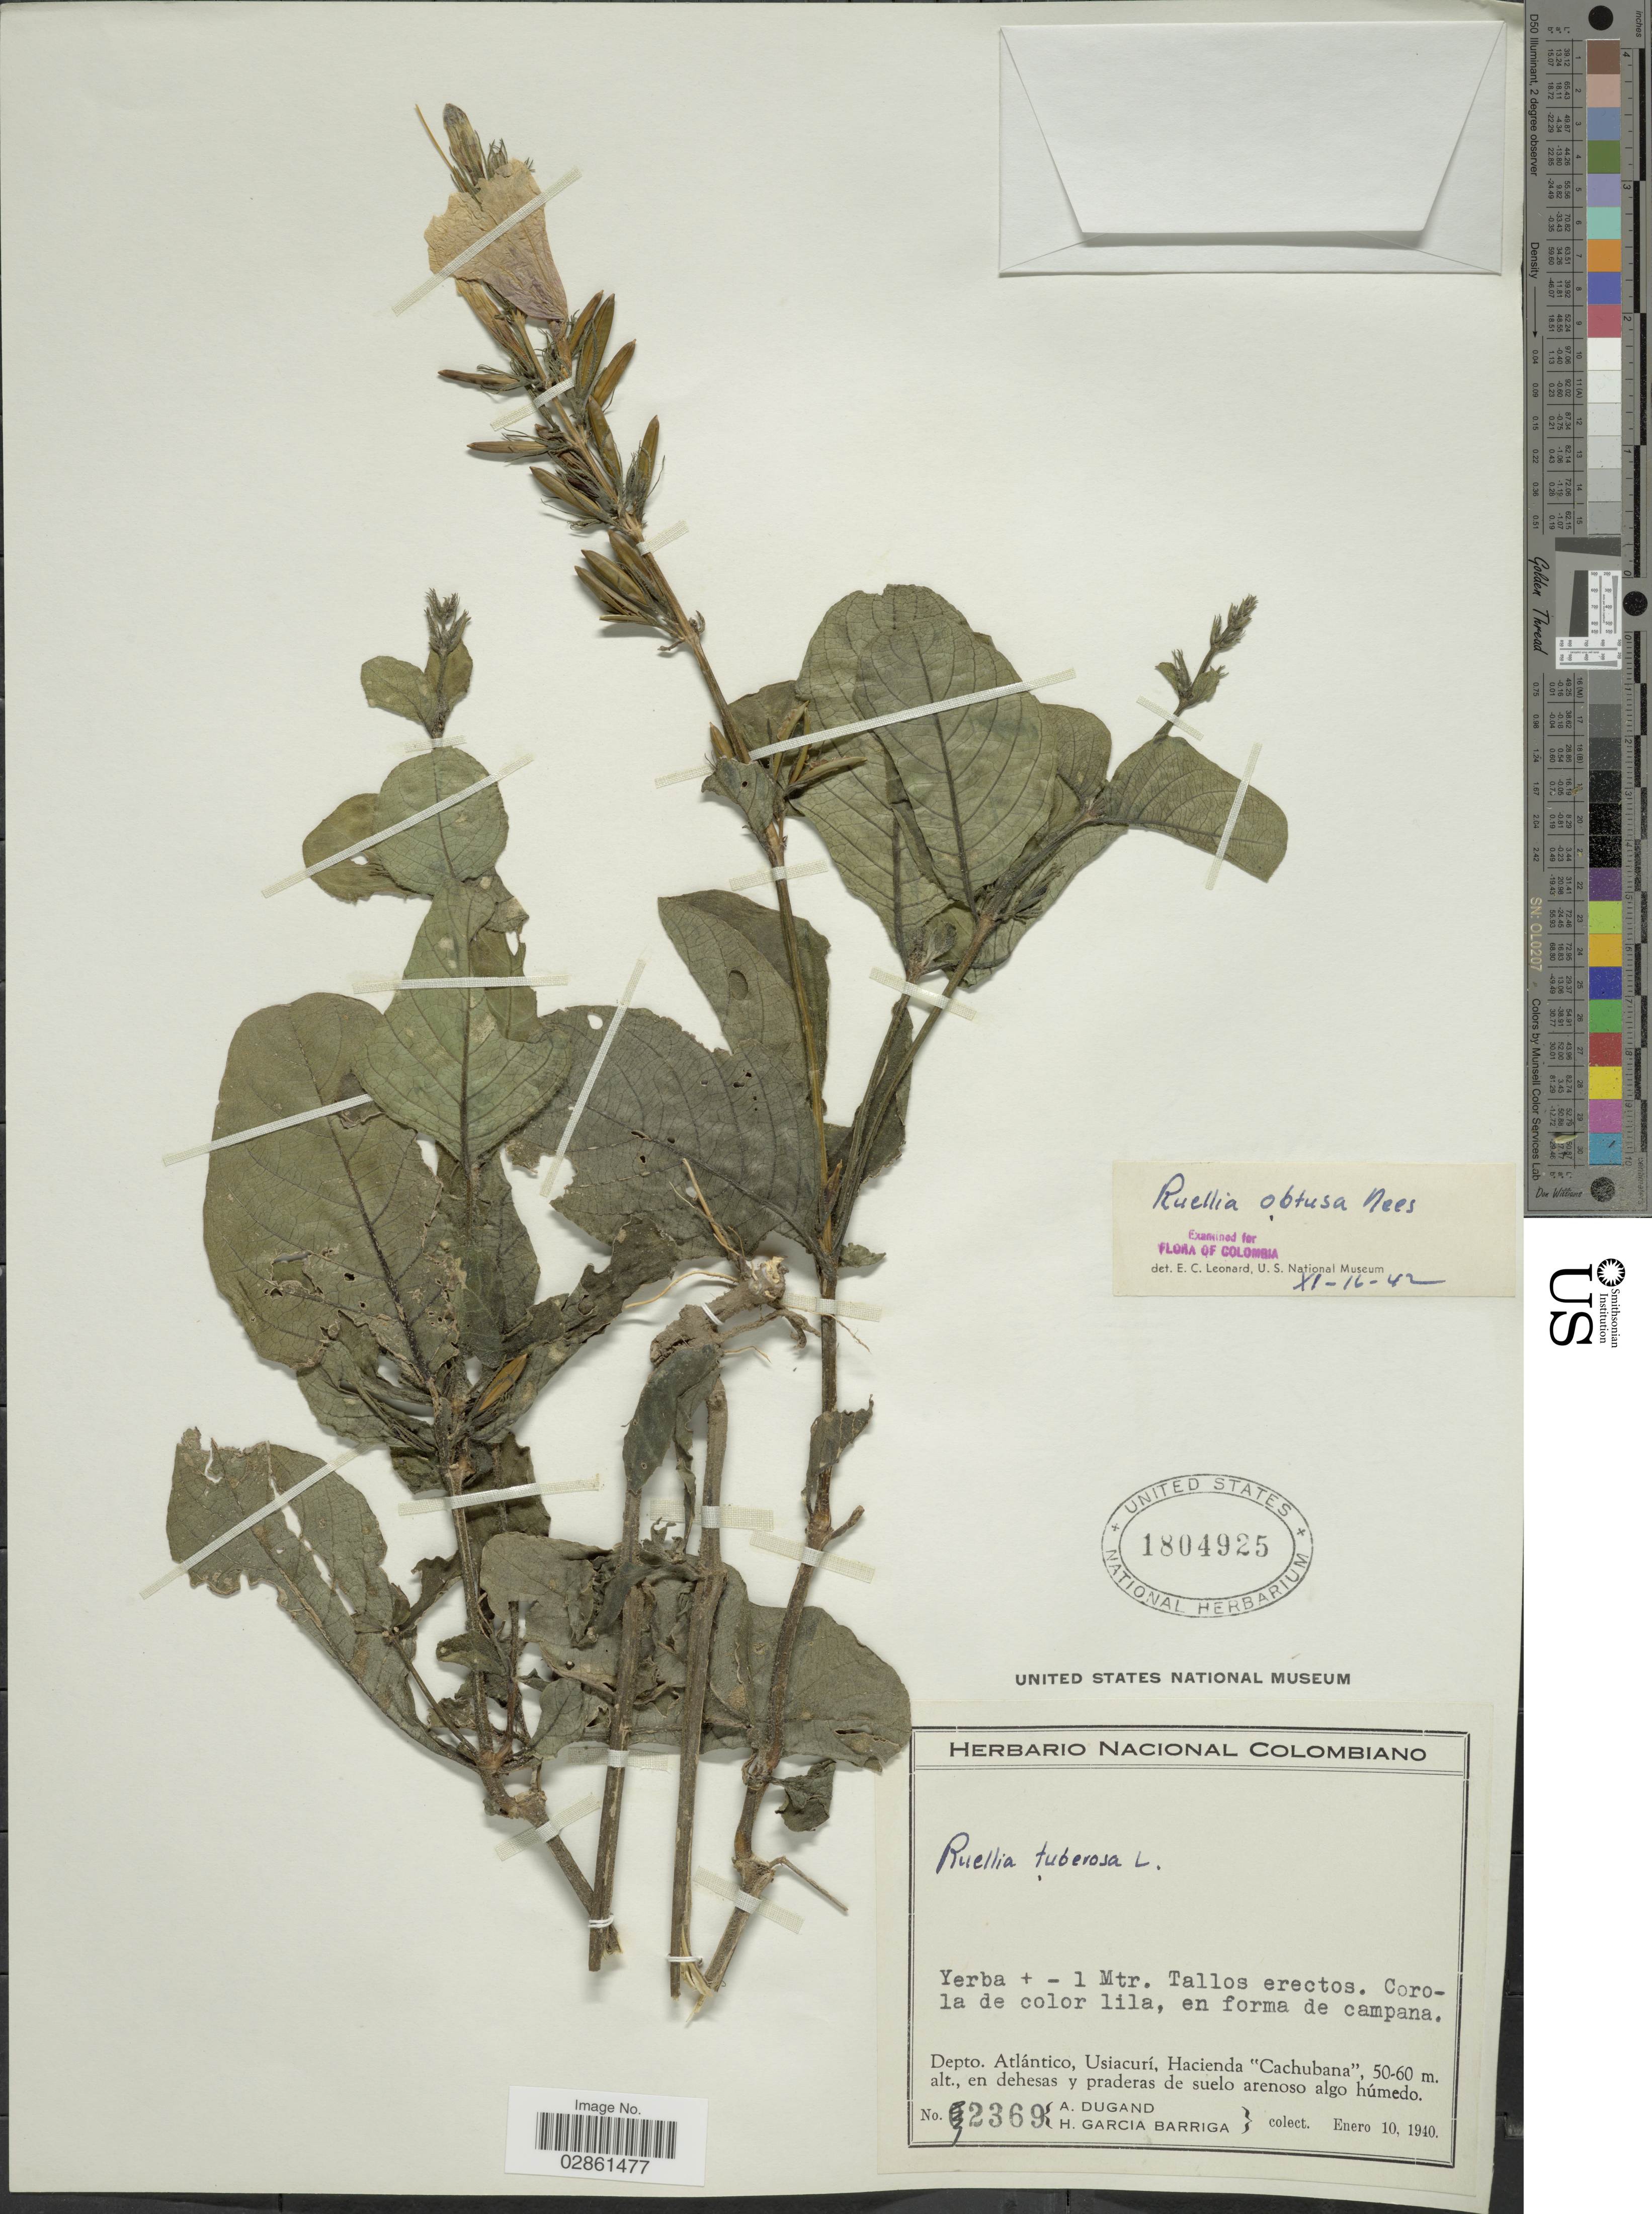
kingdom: Plantae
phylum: Tracheophyta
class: Magnoliopsida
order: Lamiales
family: Acanthaceae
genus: Ruellia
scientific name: Ruellia obtusa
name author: Nees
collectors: A. Dugand & H. García Barriga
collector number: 2369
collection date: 1940-01-10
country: Colombia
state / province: Atlántico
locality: Depto. Atlántico, Usiacurí, Hacienda "Cachubana".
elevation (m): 50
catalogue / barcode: US 1804925